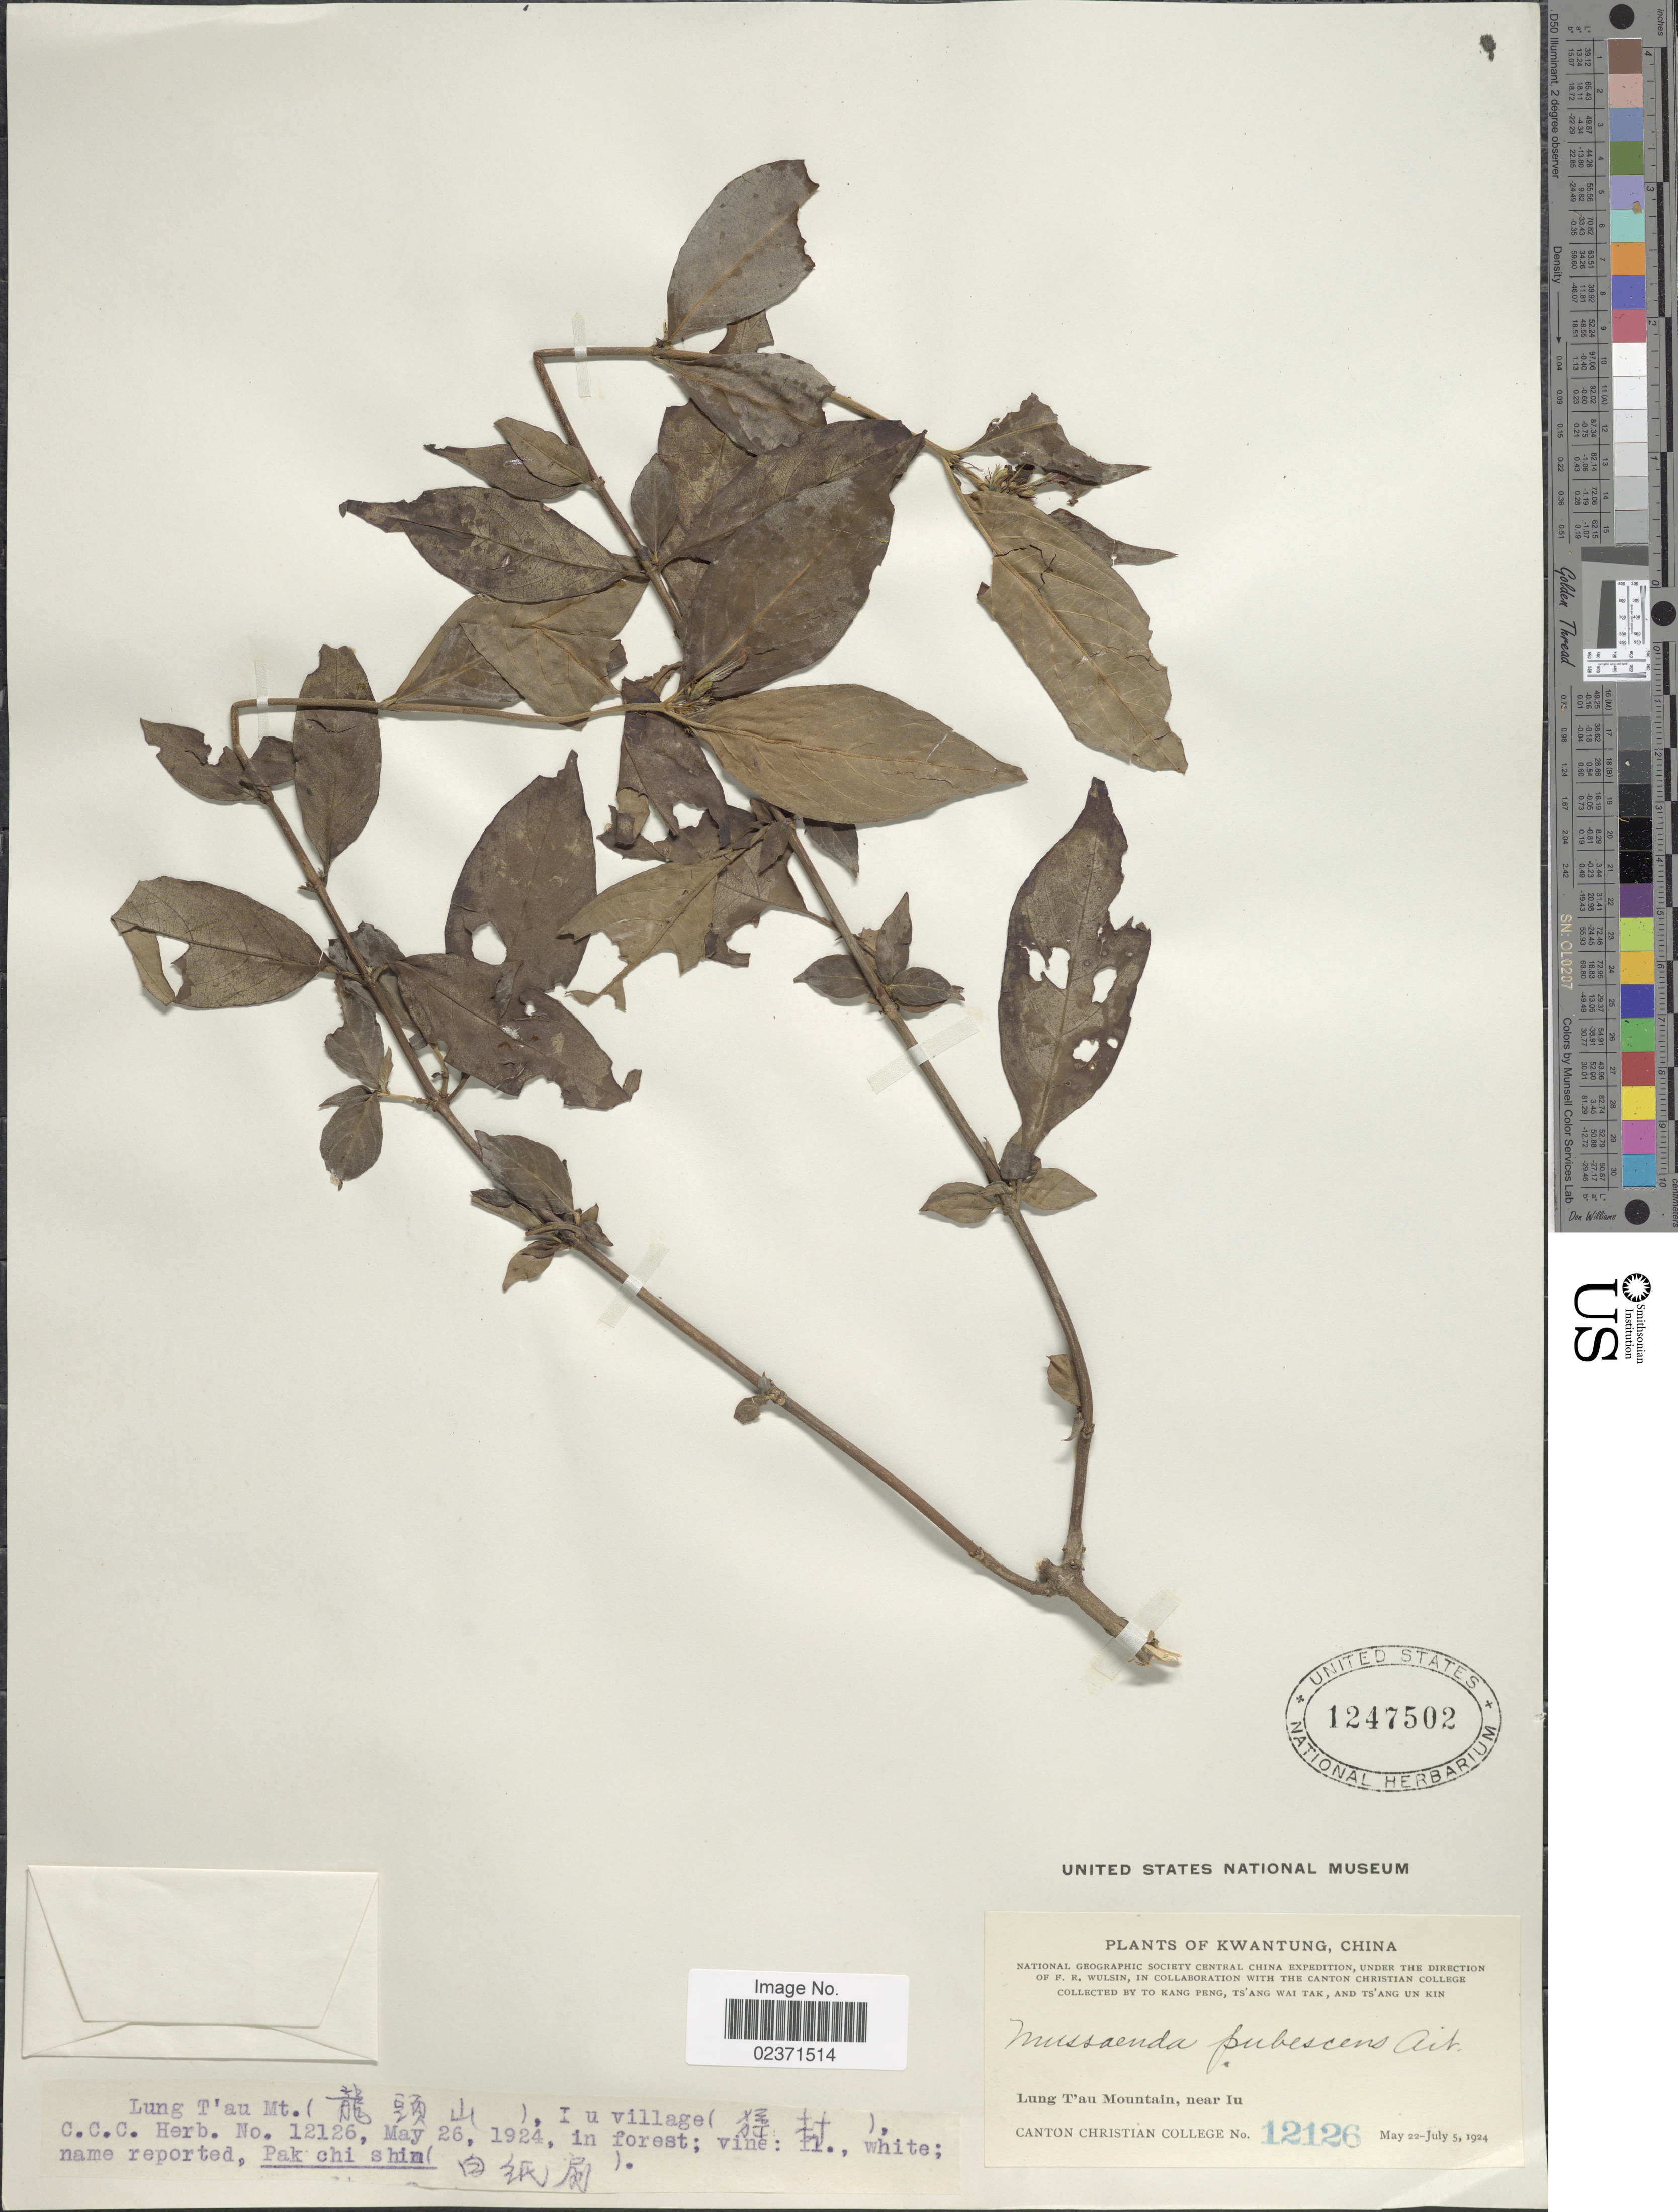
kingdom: Plantae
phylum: Tracheophyta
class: Magnoliopsida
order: Gentianales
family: Rubiaceae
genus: Mussaenda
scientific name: Mussaenda pubescens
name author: W.T. Aiton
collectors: Canton Christian College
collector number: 1126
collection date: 1924-05-26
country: China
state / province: Guangdong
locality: Kwantung Province. Lung T'au Mountain, near Iu village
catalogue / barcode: US 1247502